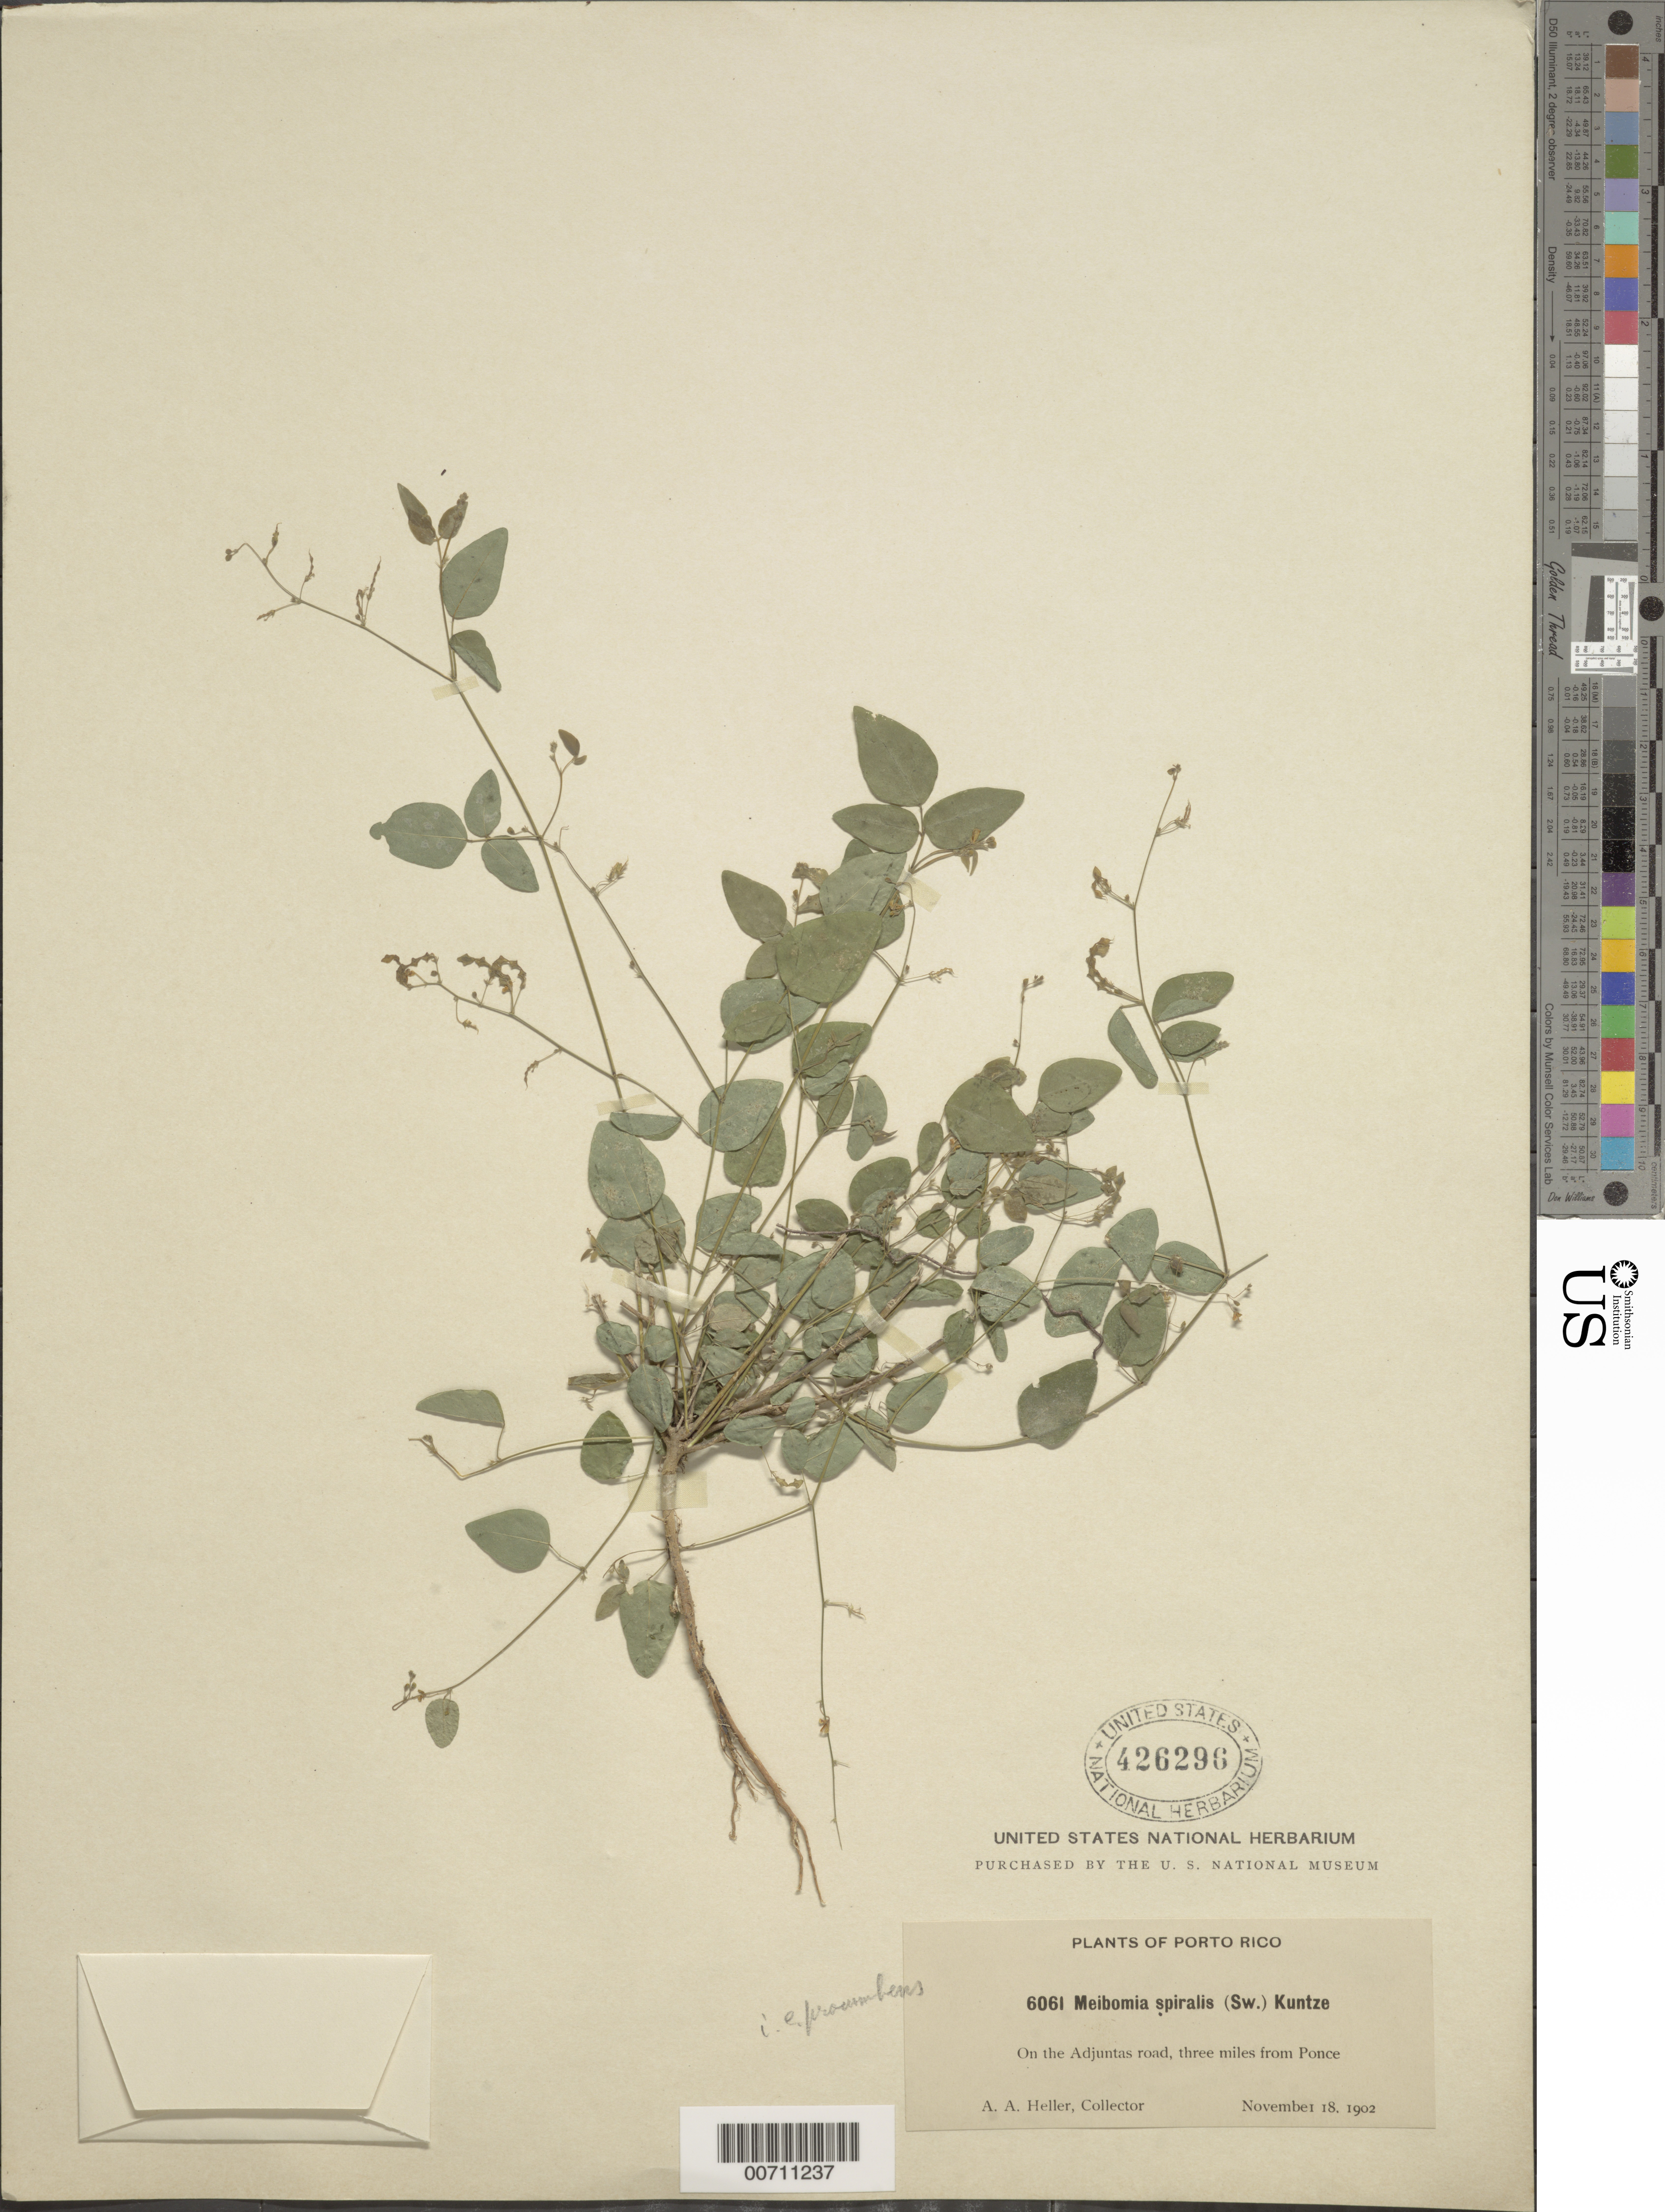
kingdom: Plantae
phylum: Tracheophyta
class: Magnoliopsida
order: Fabales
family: Fabaceae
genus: Desmodium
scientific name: Desmodium procumbens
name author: (Mill.) Hitchc.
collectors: A. A. Heller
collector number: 6061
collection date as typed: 18 Nov 1902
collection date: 1902-11-18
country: Puerto Rico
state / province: Ponce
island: Greater Antilles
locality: Adjuntas Rd, 3 mi from Ponce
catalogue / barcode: US 426296